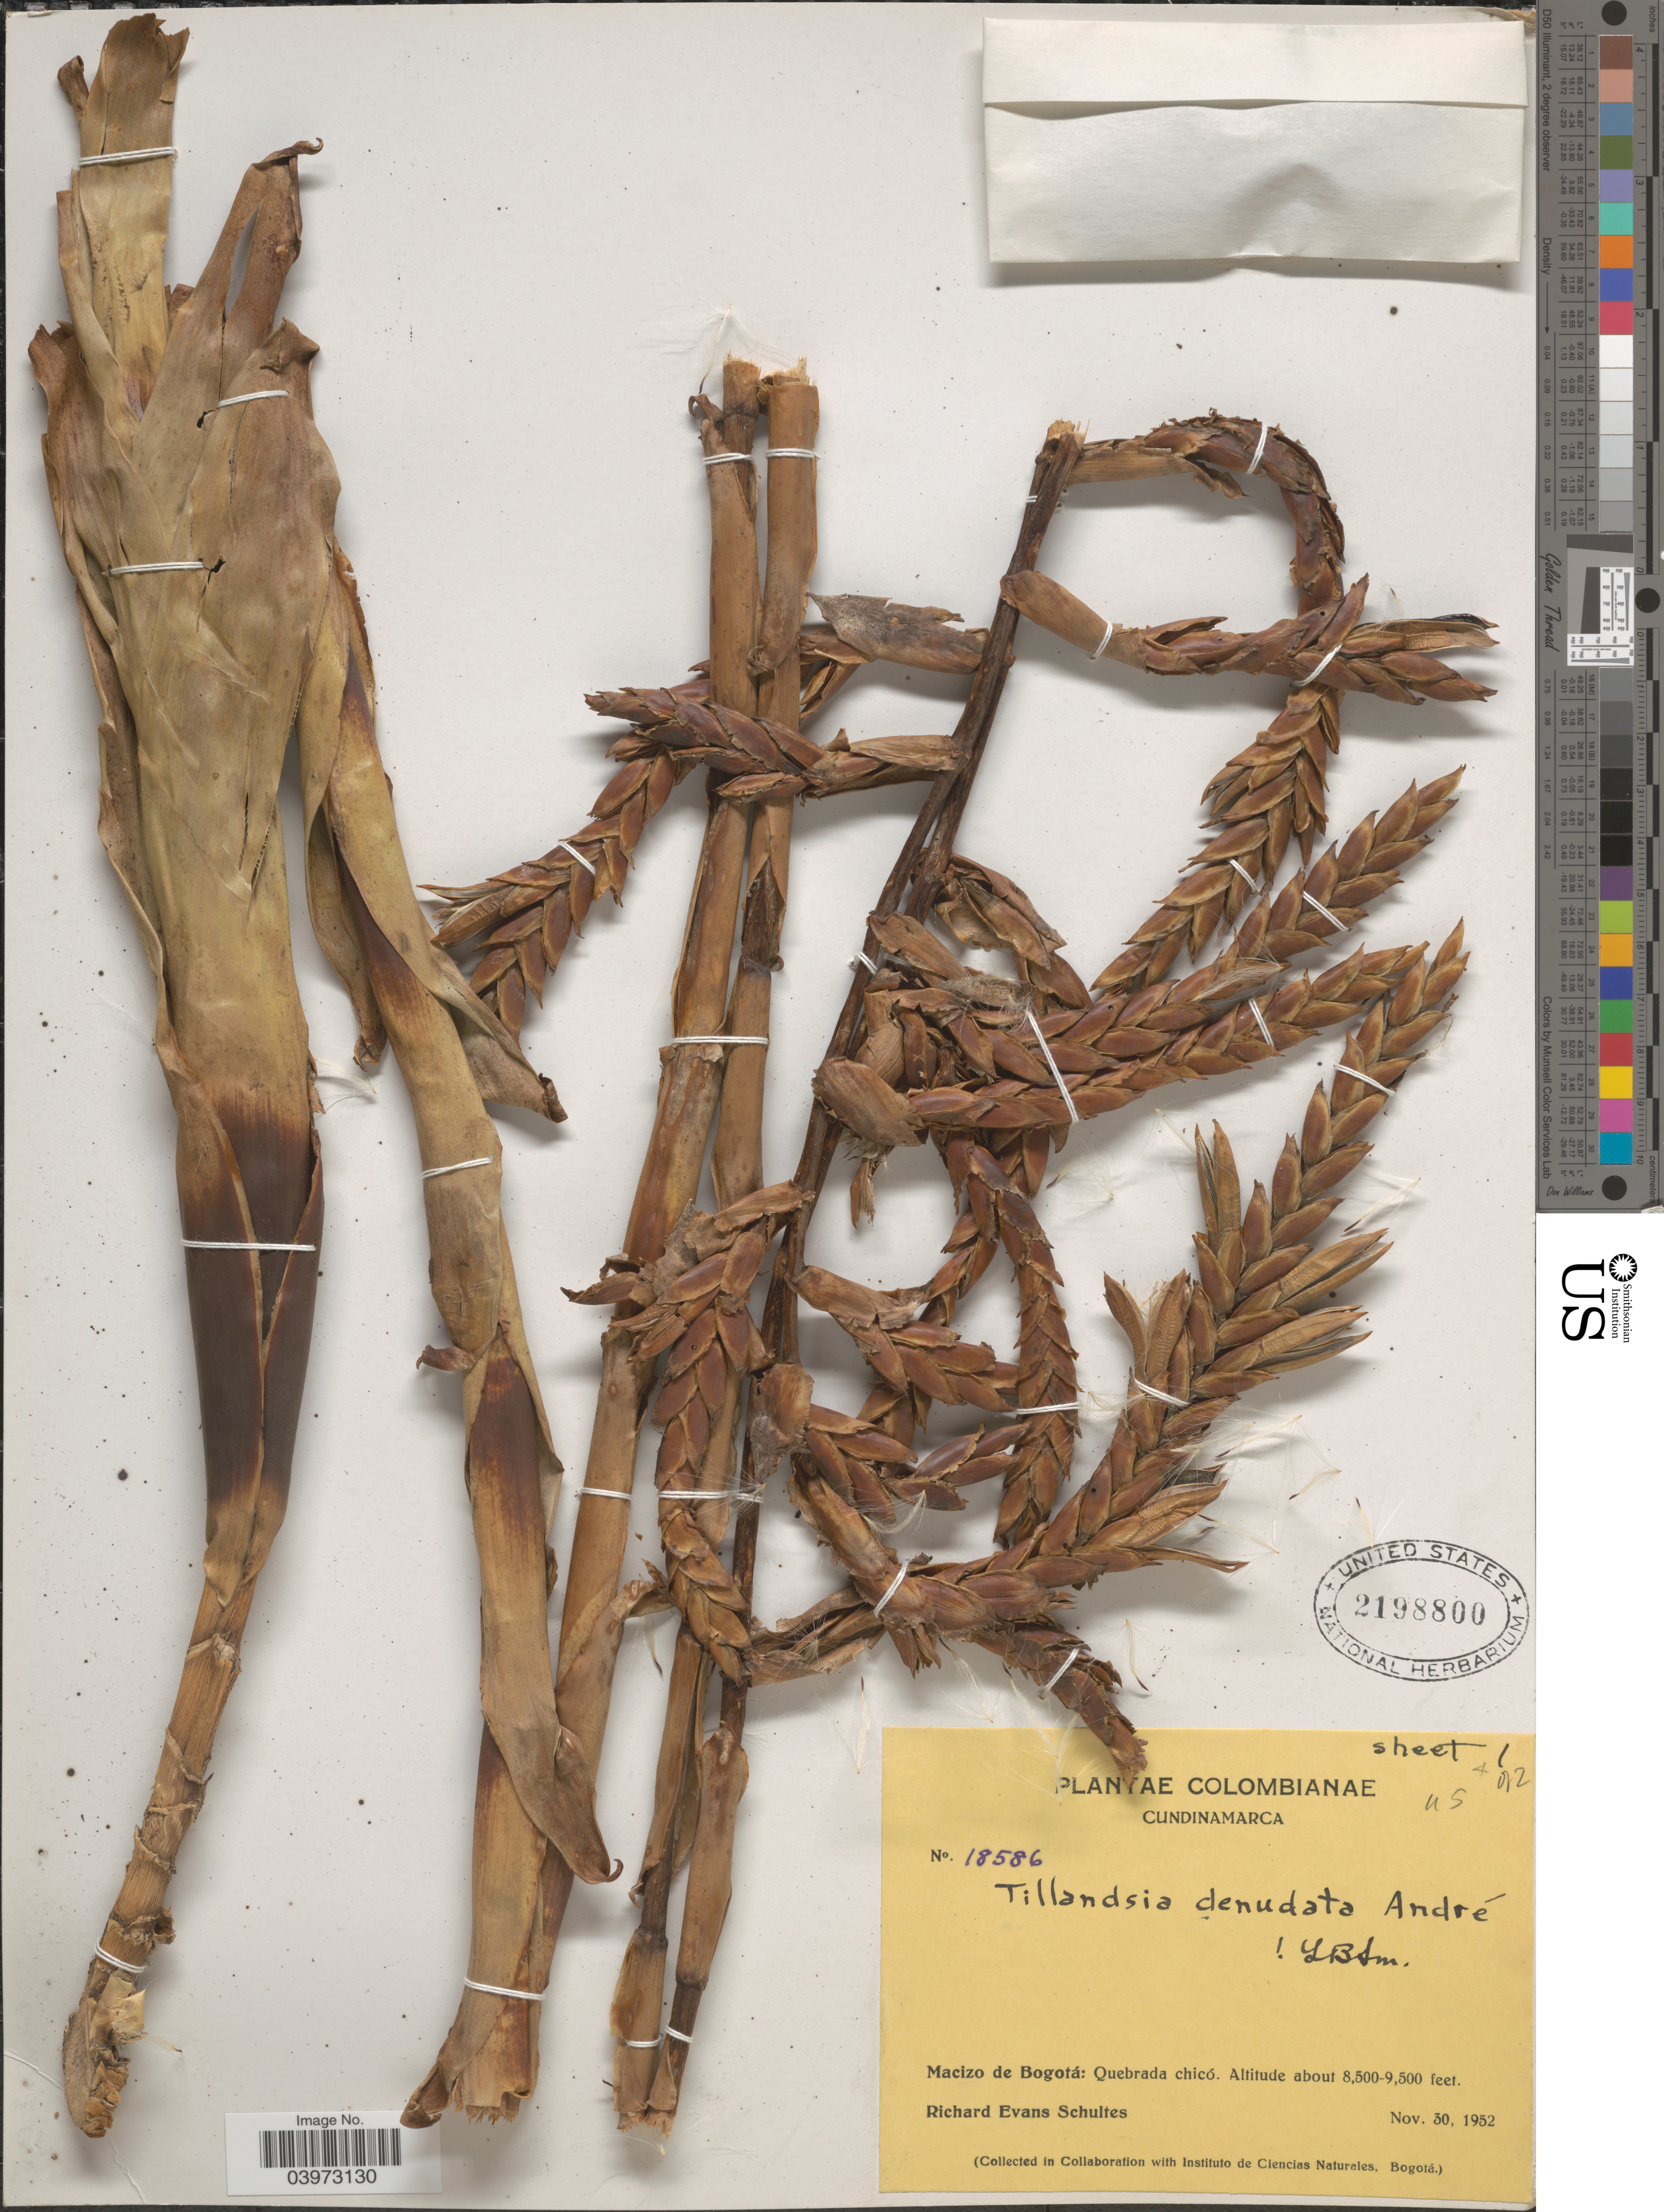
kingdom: Plantae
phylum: Tracheophyta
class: Liliopsida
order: Poales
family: Bromeliaceae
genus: Tillandsia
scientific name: Tillandsia denudata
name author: André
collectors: R. E. Schultes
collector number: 18586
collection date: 1952-11-30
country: Colombia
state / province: Cundinamarca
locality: Colombianae. Macizo de Bogotá: Quebrada chicó.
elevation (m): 2591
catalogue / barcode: US 2198800